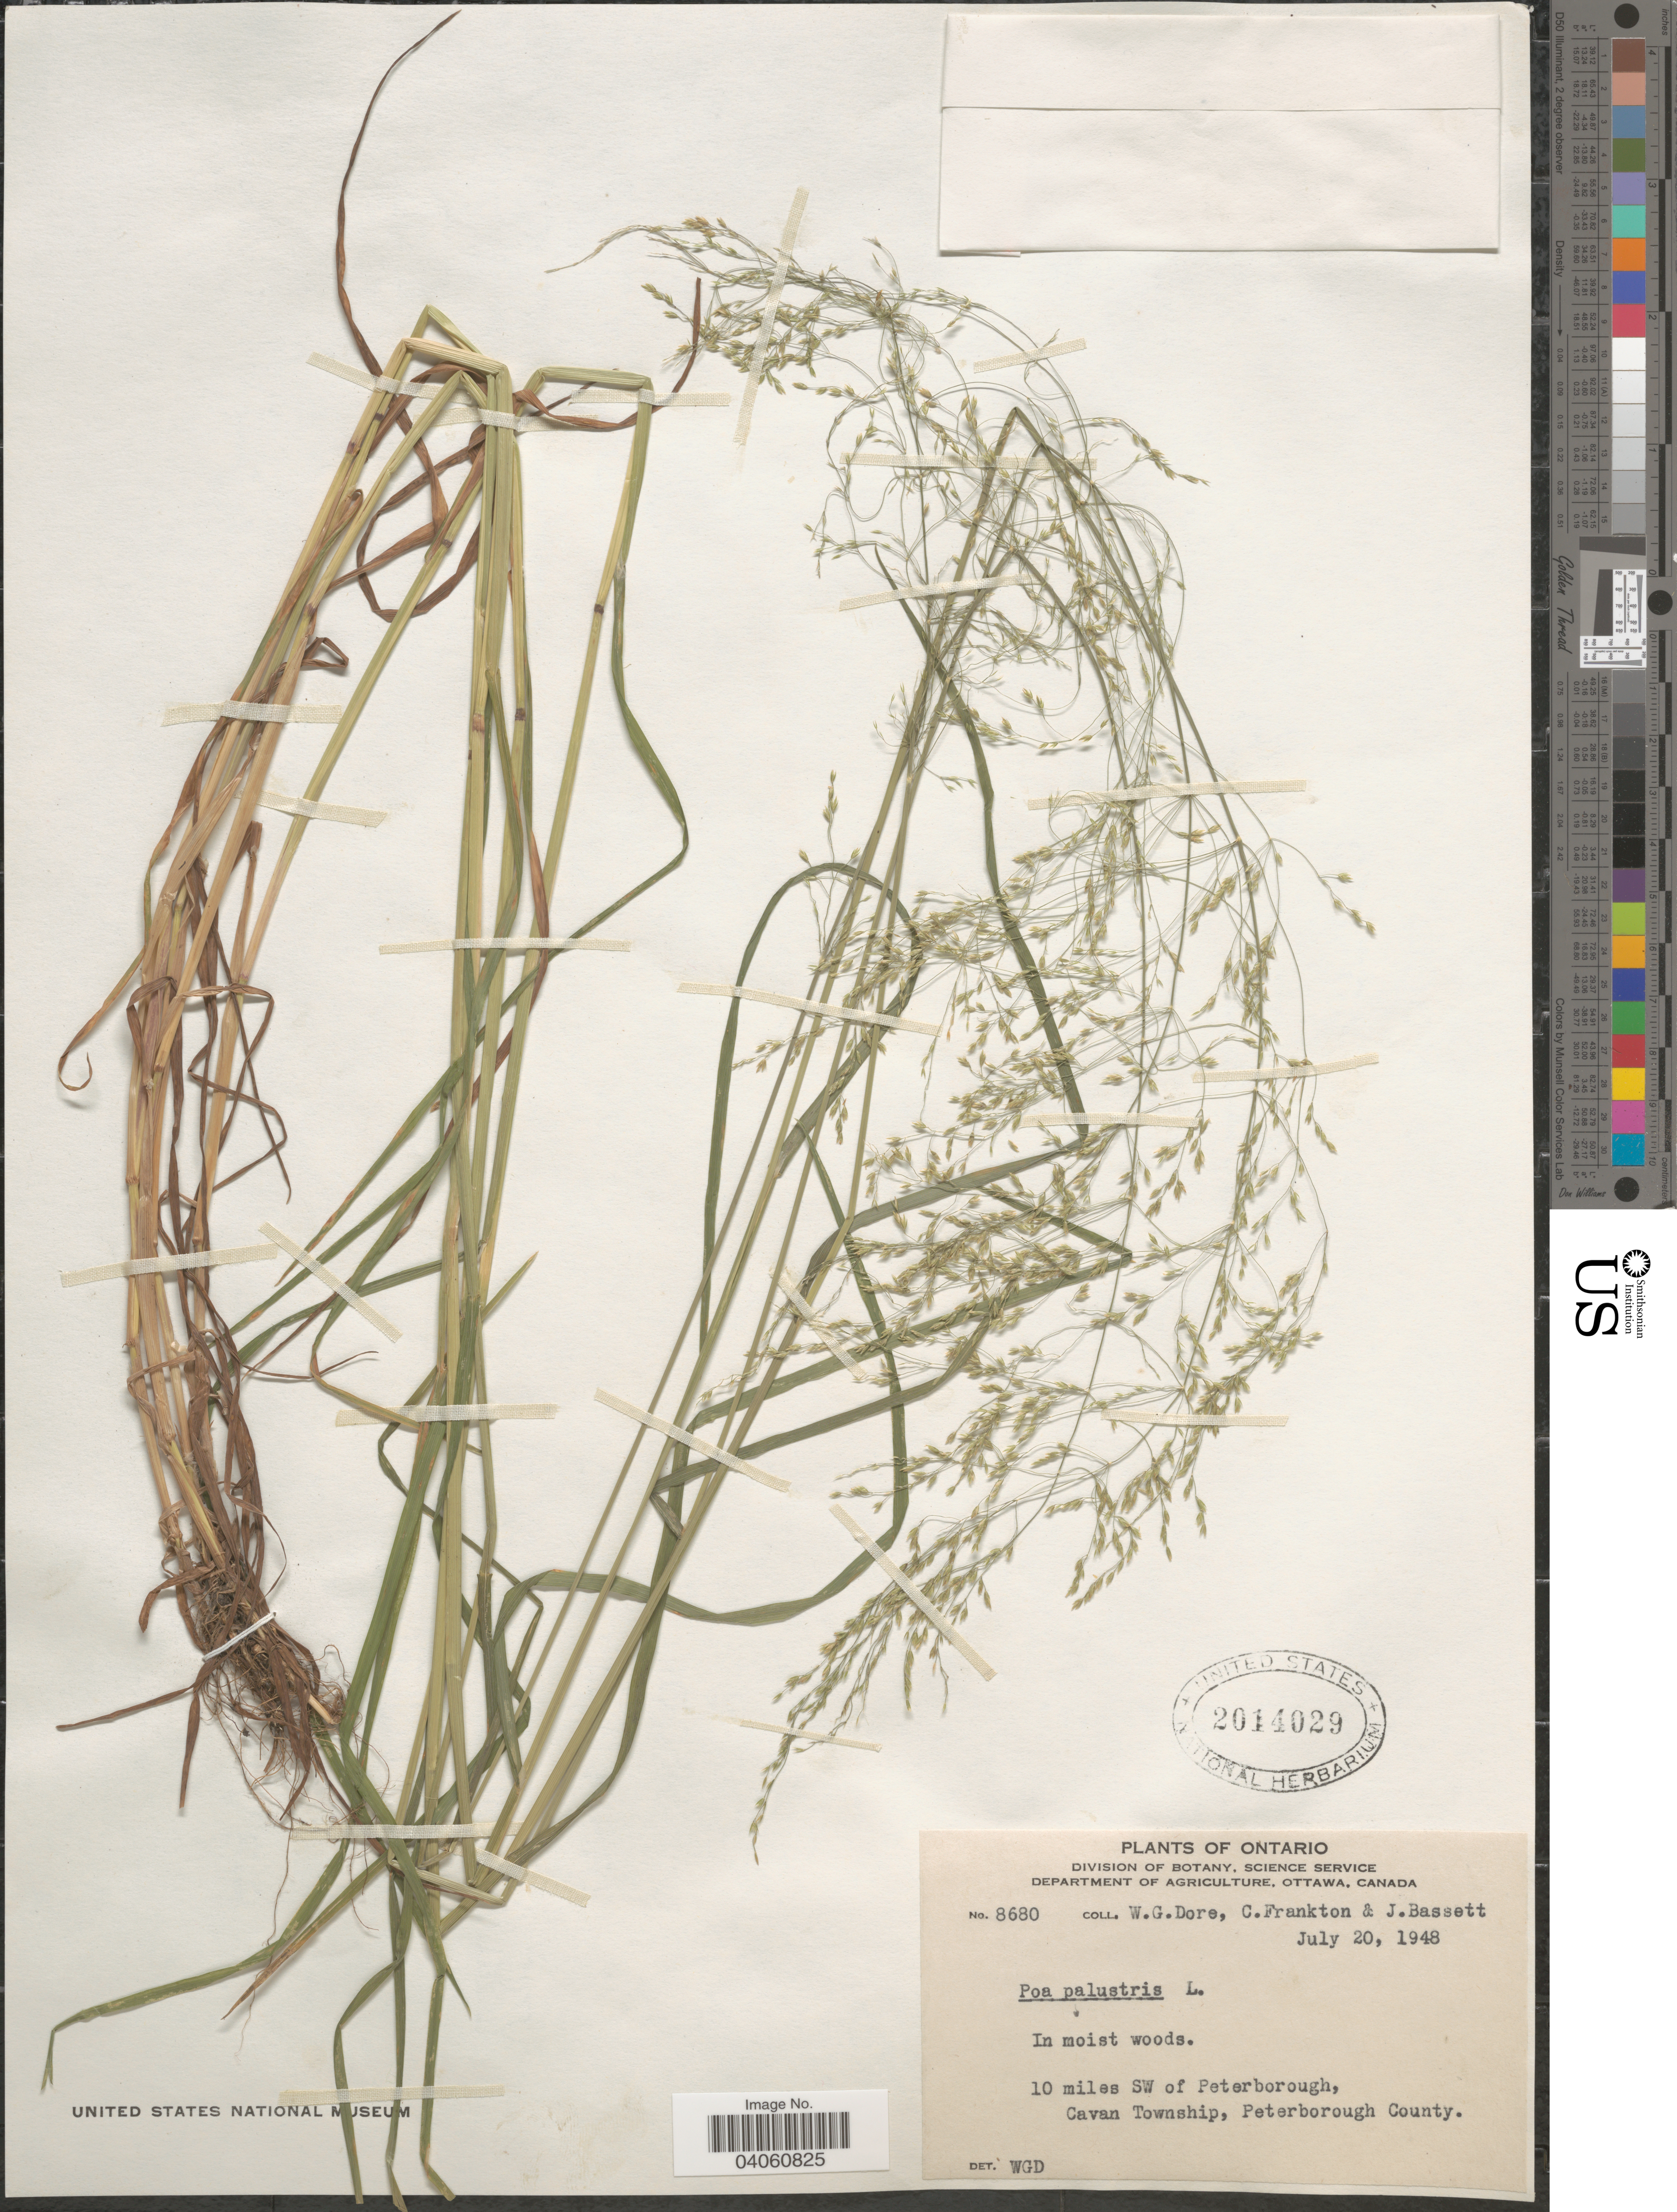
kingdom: Plantae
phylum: Tracheophyta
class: Liliopsida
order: Poales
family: Poaceae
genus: Poa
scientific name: Poa palustris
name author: L.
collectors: W. Dore, C. Frankton & J. Bassett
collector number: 8680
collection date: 1948-07-20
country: Canada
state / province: Ontario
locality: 10 miles SW of Peterborough, Cavan Township, Peterborough County.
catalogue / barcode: US 2014029